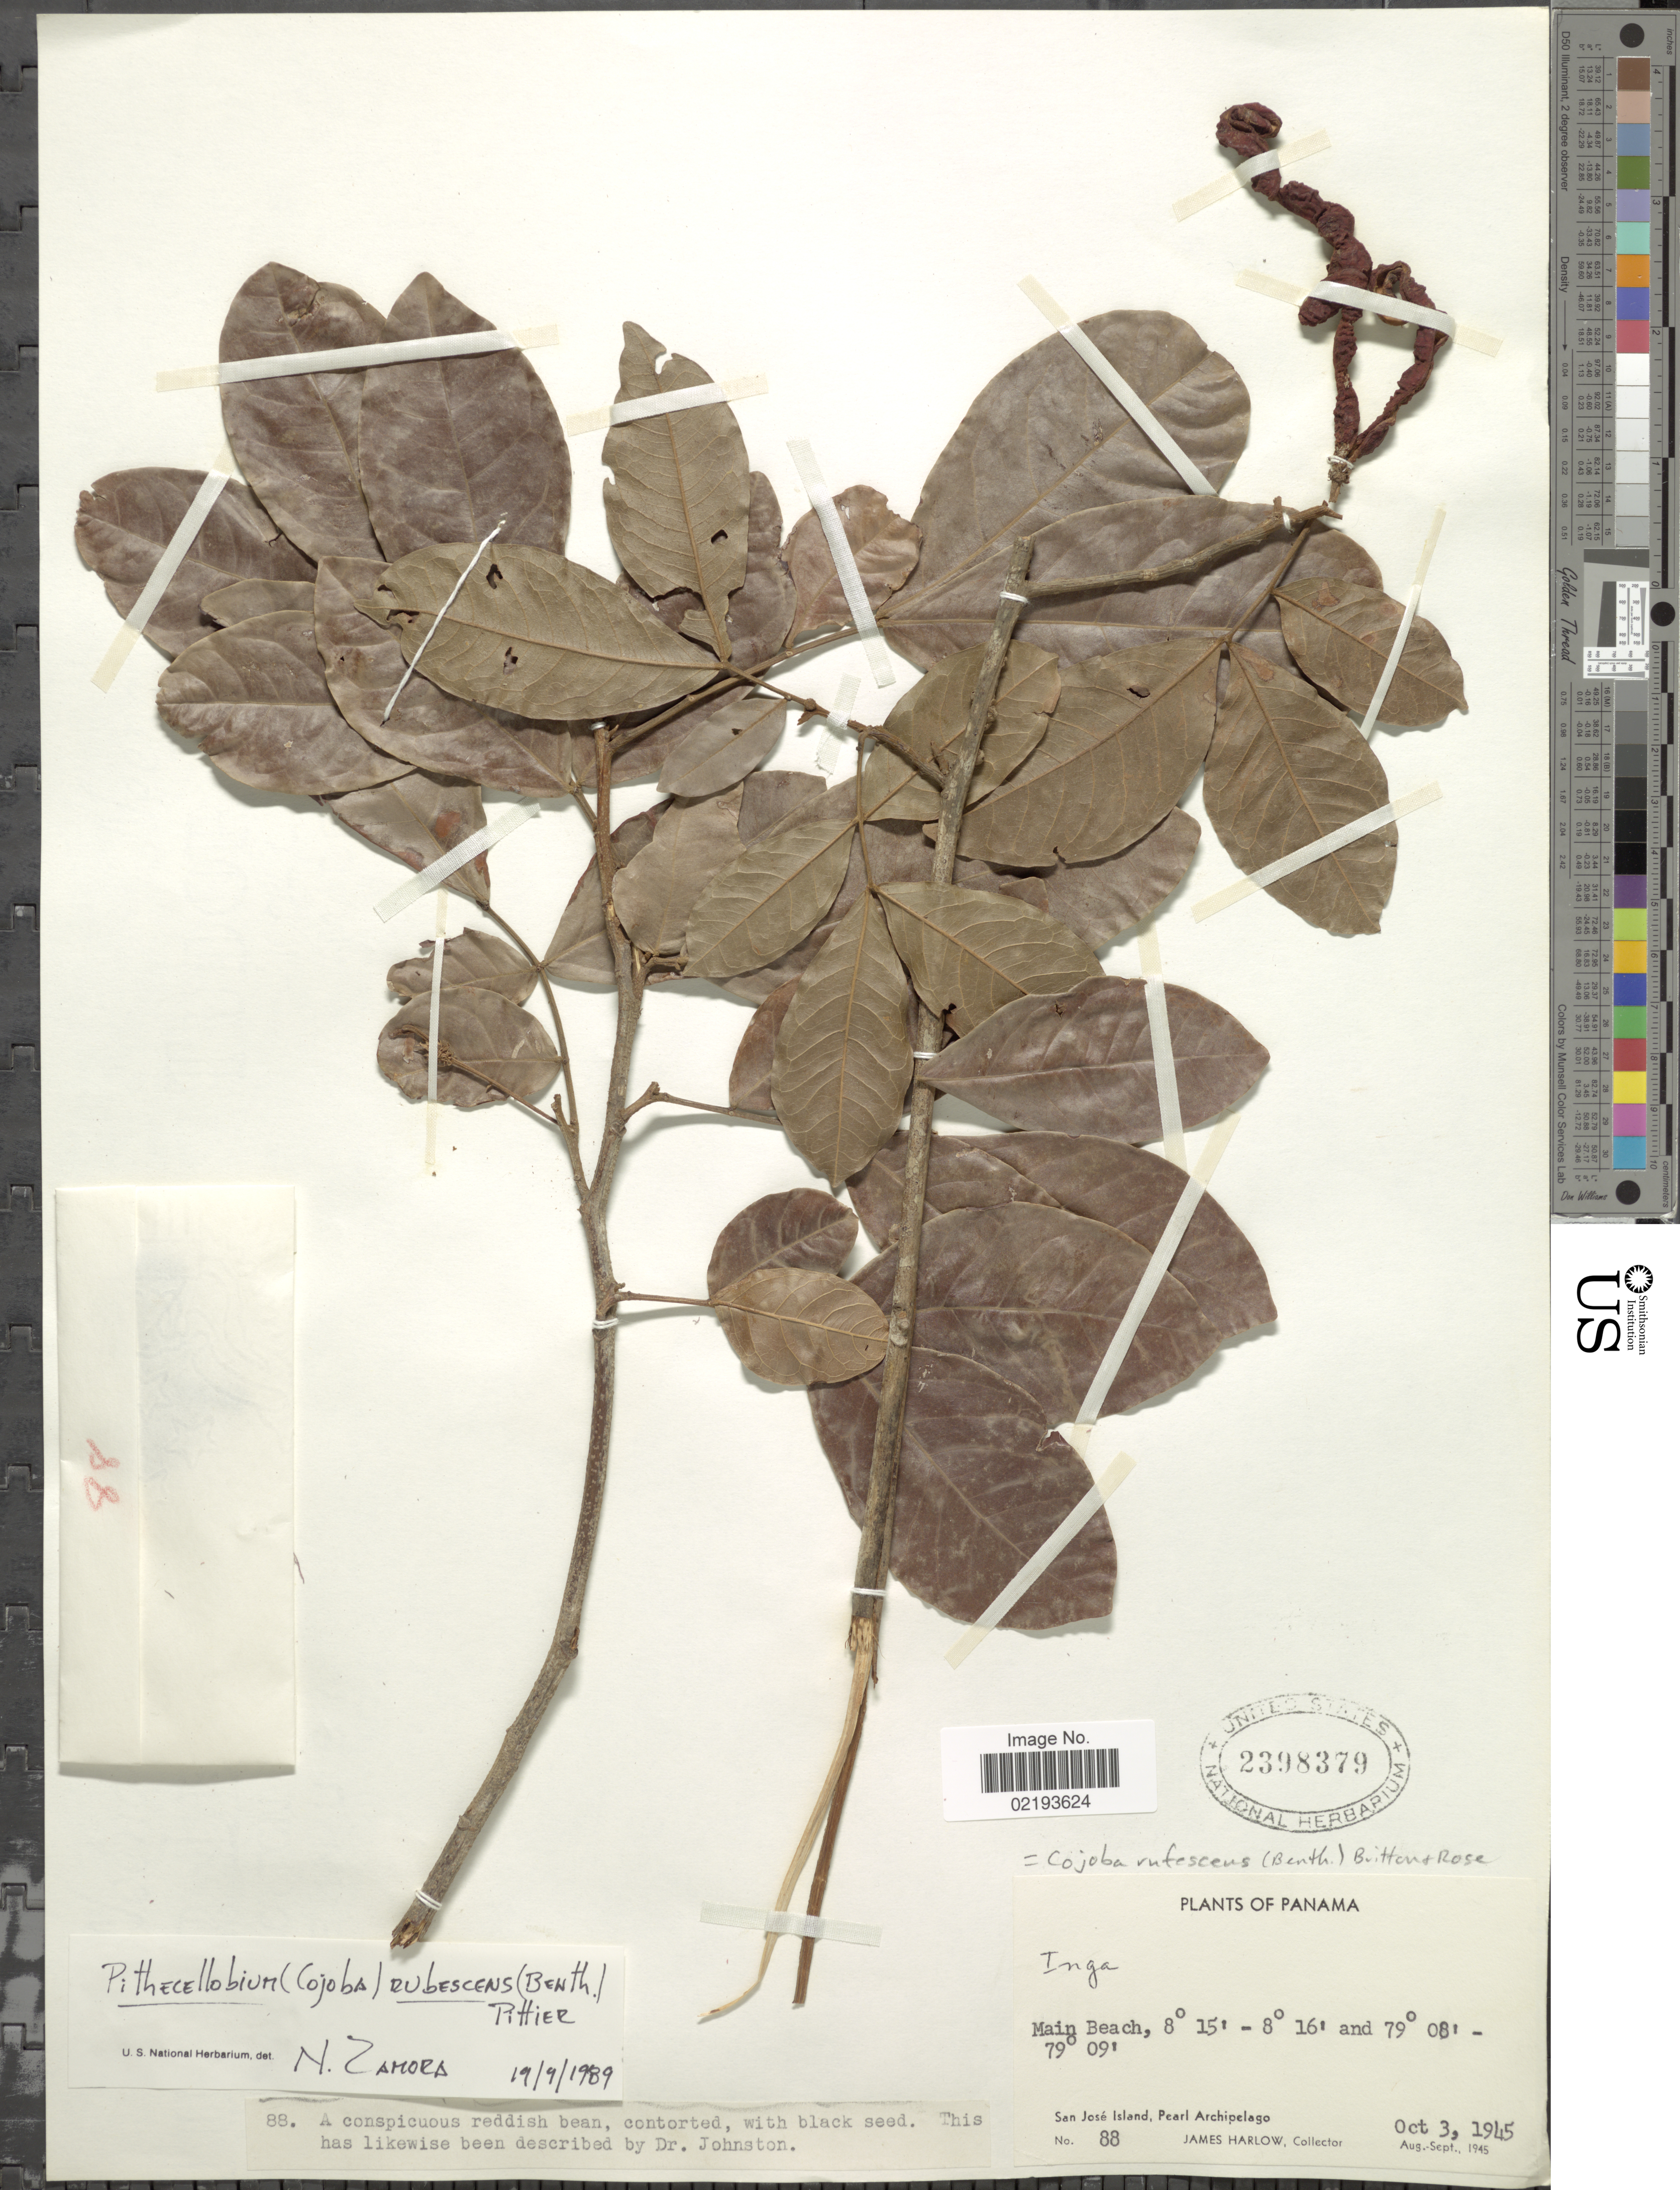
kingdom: Plantae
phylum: Tracheophyta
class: Magnoliopsida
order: Fabales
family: Fabaceae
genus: Cojoba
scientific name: Cojoba rufescens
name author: (Benth.) Britton & Rose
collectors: J. Harlow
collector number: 88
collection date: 1945-10-03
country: Panama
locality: Main Beach, San José Island, Pearl Archipelago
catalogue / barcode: US 2398379